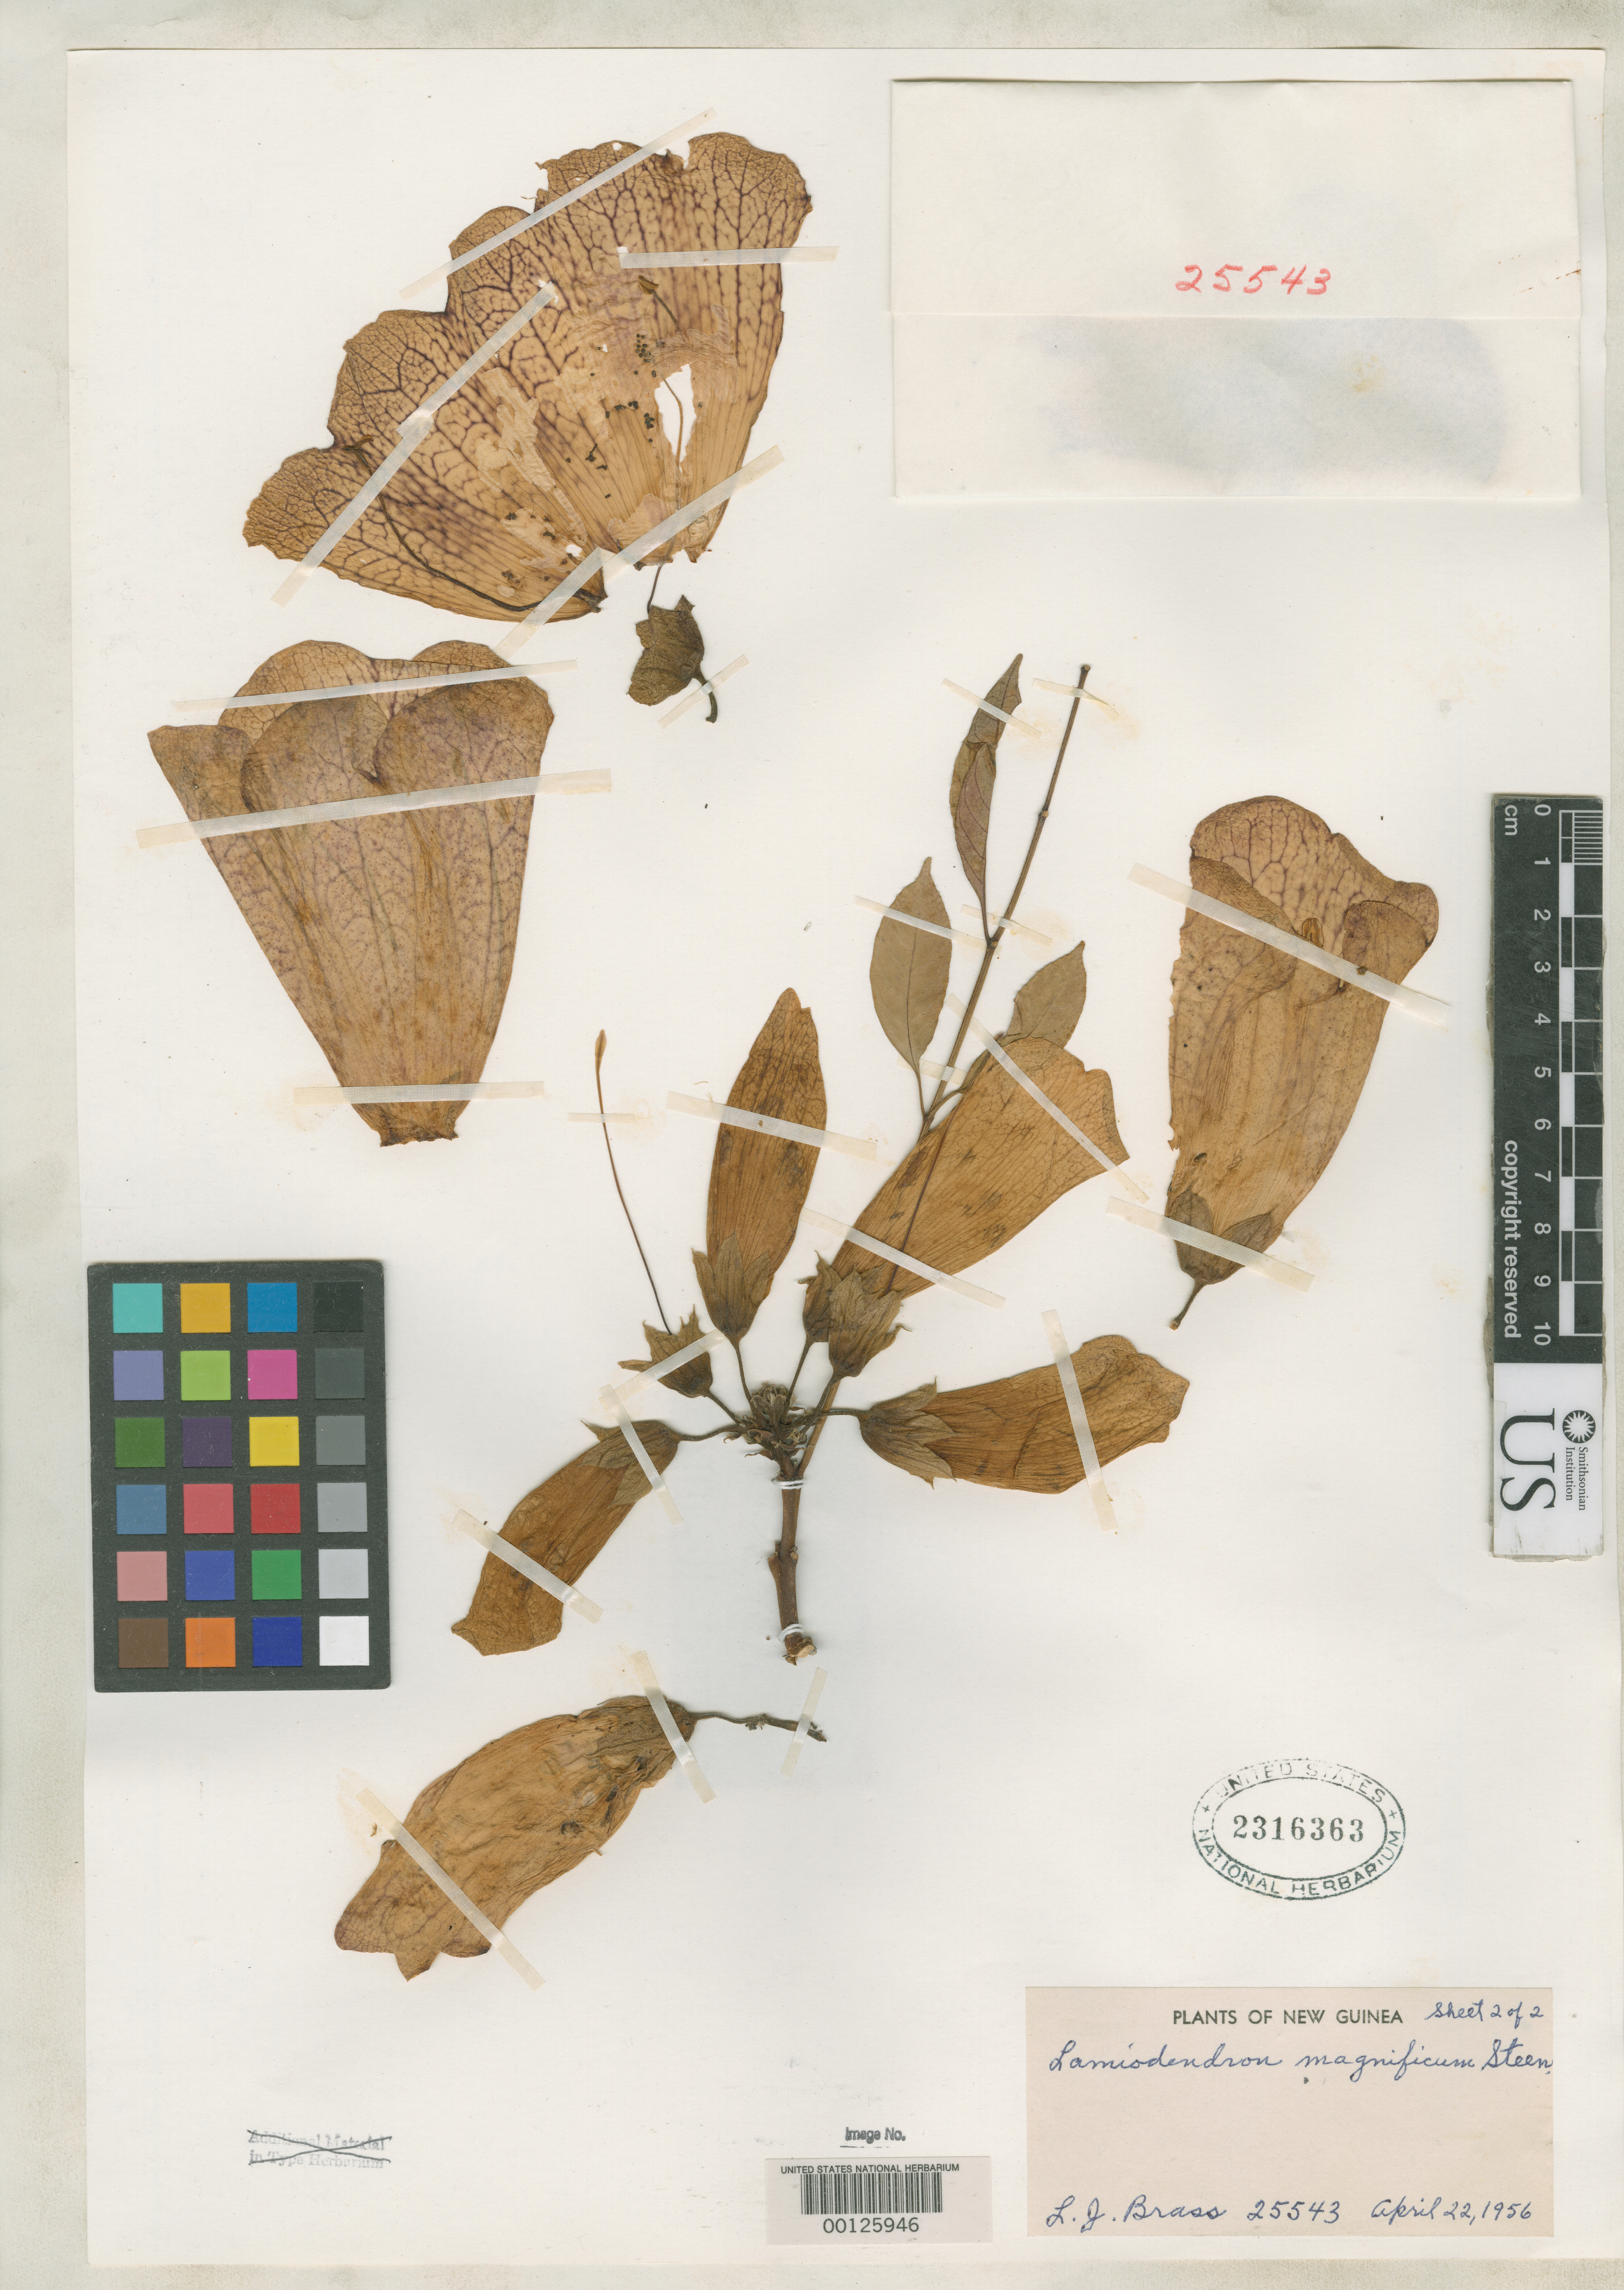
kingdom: Plantae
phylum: Tracheophyta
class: Magnoliopsida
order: Lamiales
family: Bignoniaceae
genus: Lamiodendron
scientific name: Lamiodendron magnificum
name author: Steenis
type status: Isotype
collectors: L. J. Brass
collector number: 25543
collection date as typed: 22 Apr 1956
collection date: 1956-04-22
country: Papua New Guinea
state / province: Milne Bay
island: Normanby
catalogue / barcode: US 2316363